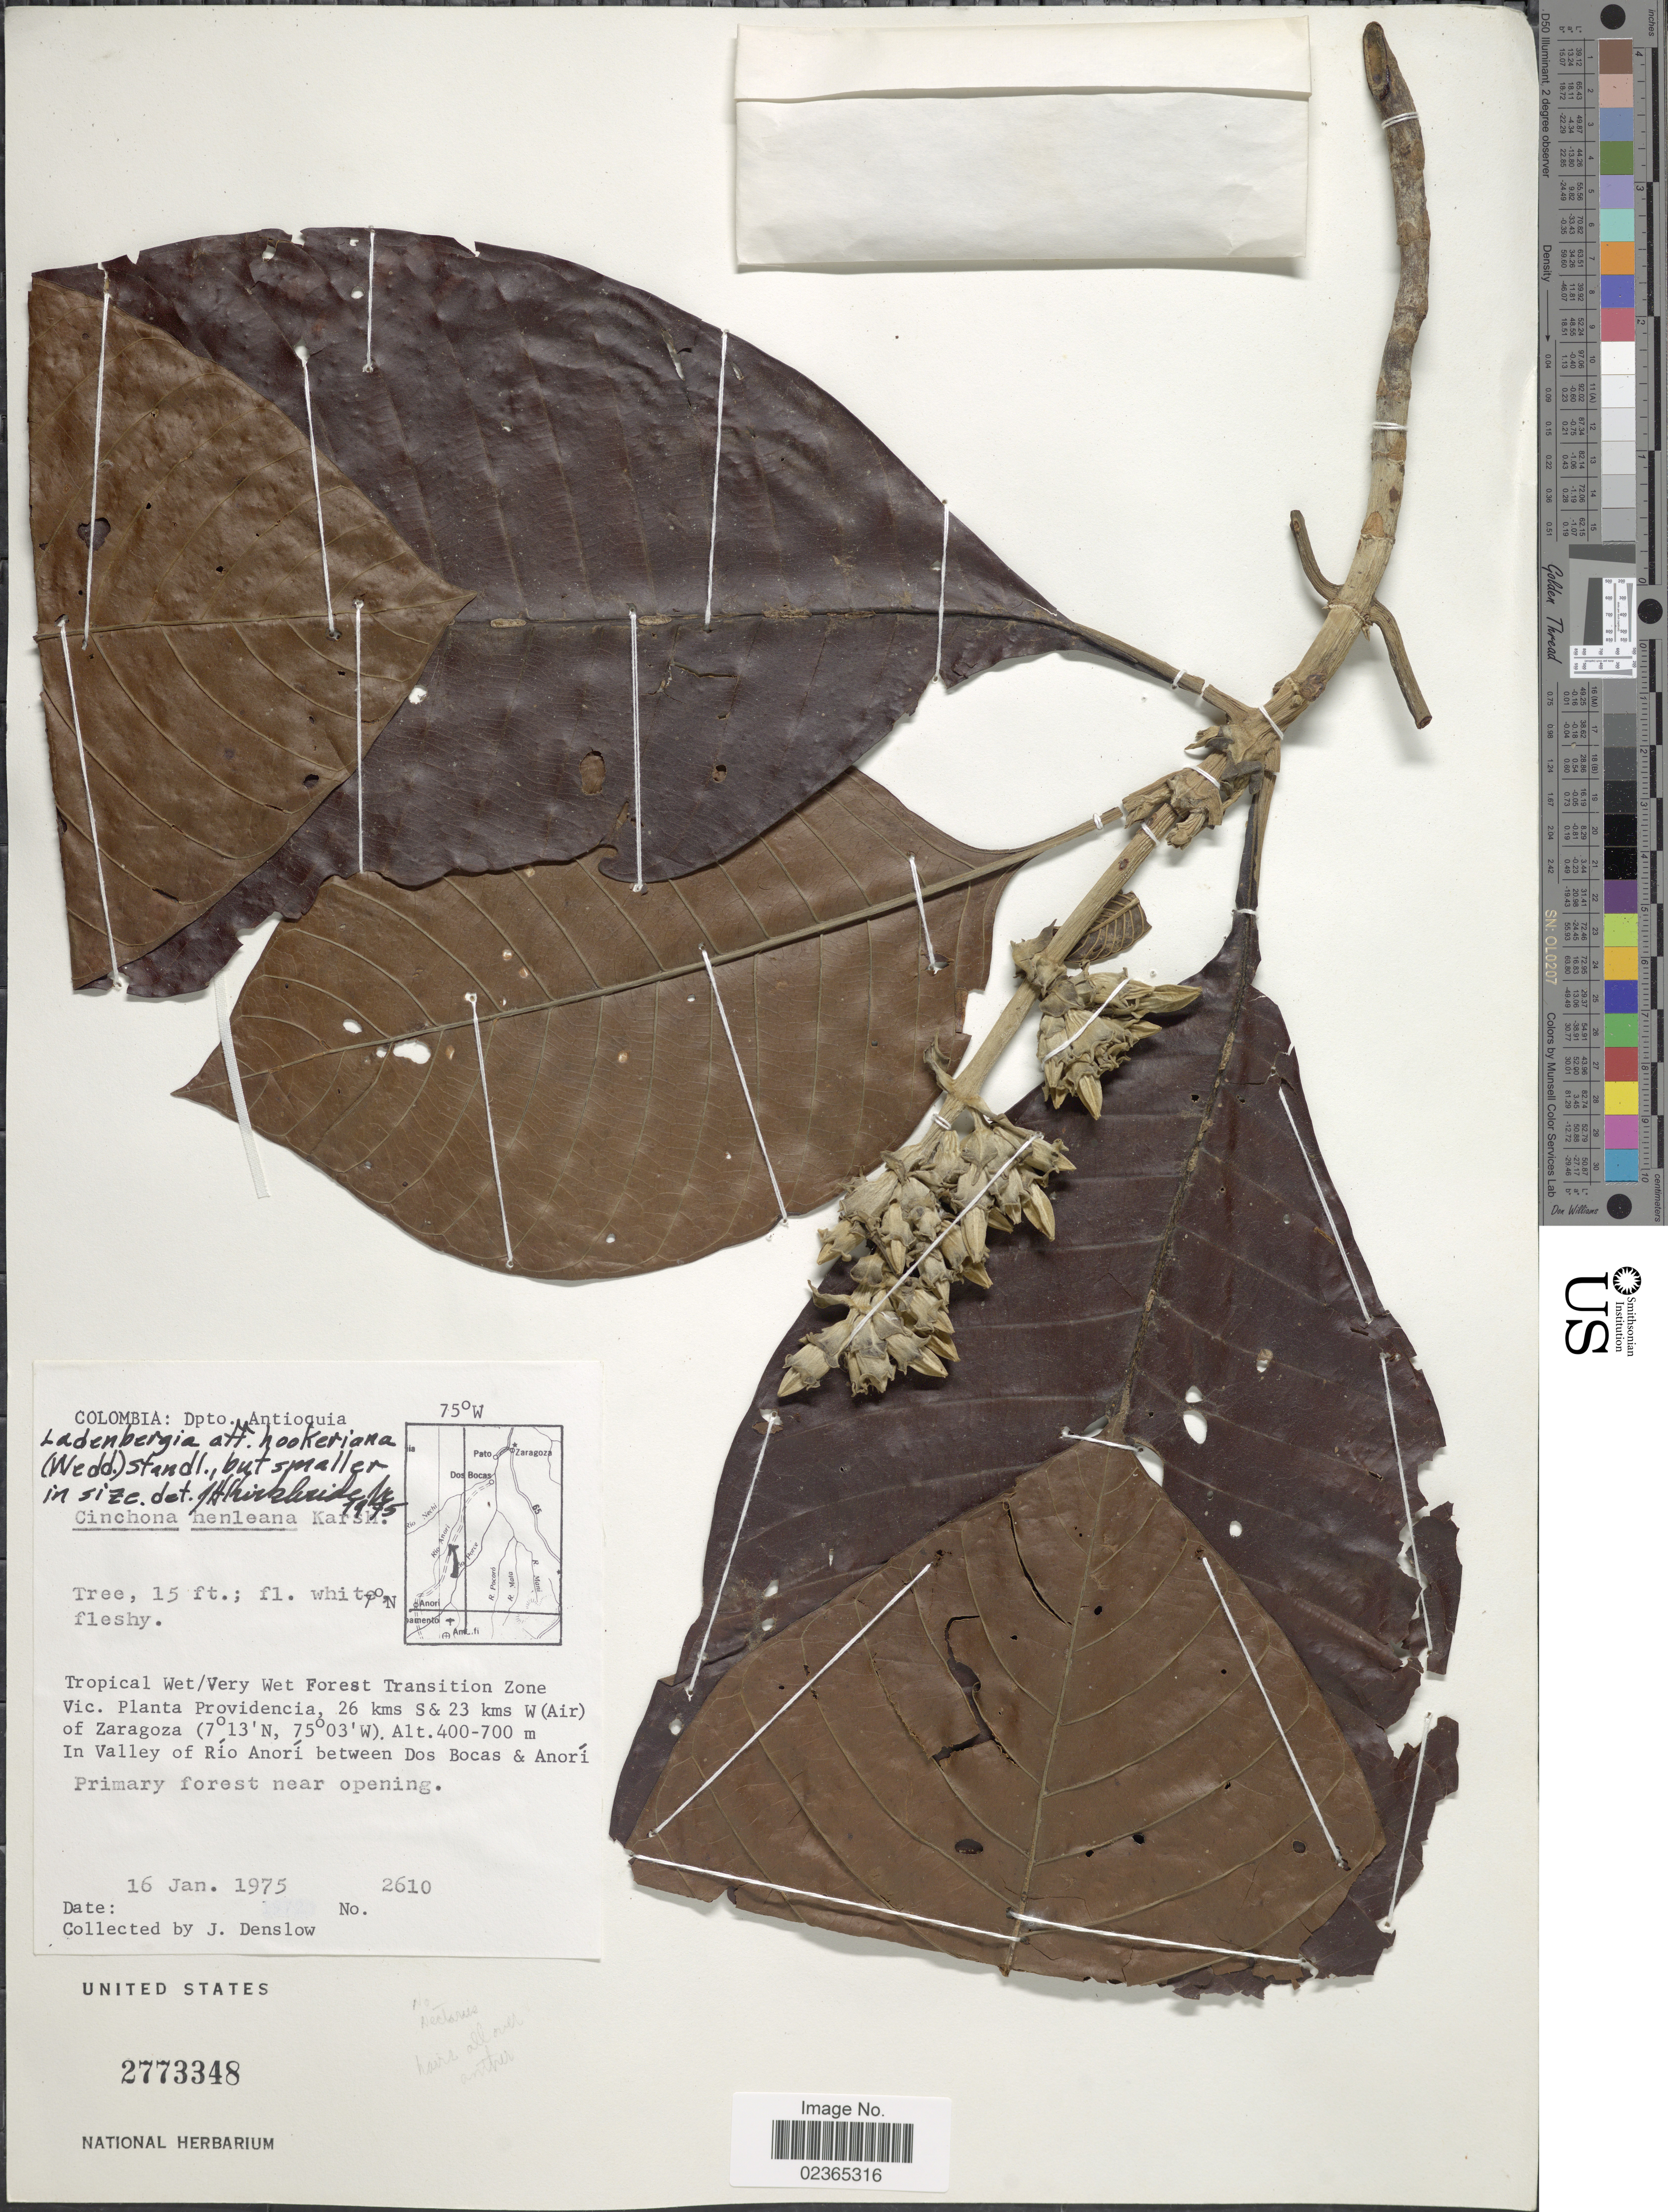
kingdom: Plantae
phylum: Tracheophyta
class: Magnoliopsida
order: Gentianales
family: Rubiaceae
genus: Ladenbergia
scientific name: Ladenbergia hookeriana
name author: (Wedd.) Standl.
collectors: J. Denslow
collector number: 2610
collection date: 1975-01-16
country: Colombia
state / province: Antioquia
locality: Tropical Wet/Very Wet Forest Transition Zone Vic. Planta Providencia, 26 kms S & 23 kms W (Air) of Zaragoza, In valley of Rio Anori between Dos Bocas & Anori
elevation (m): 400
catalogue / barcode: US 2773348